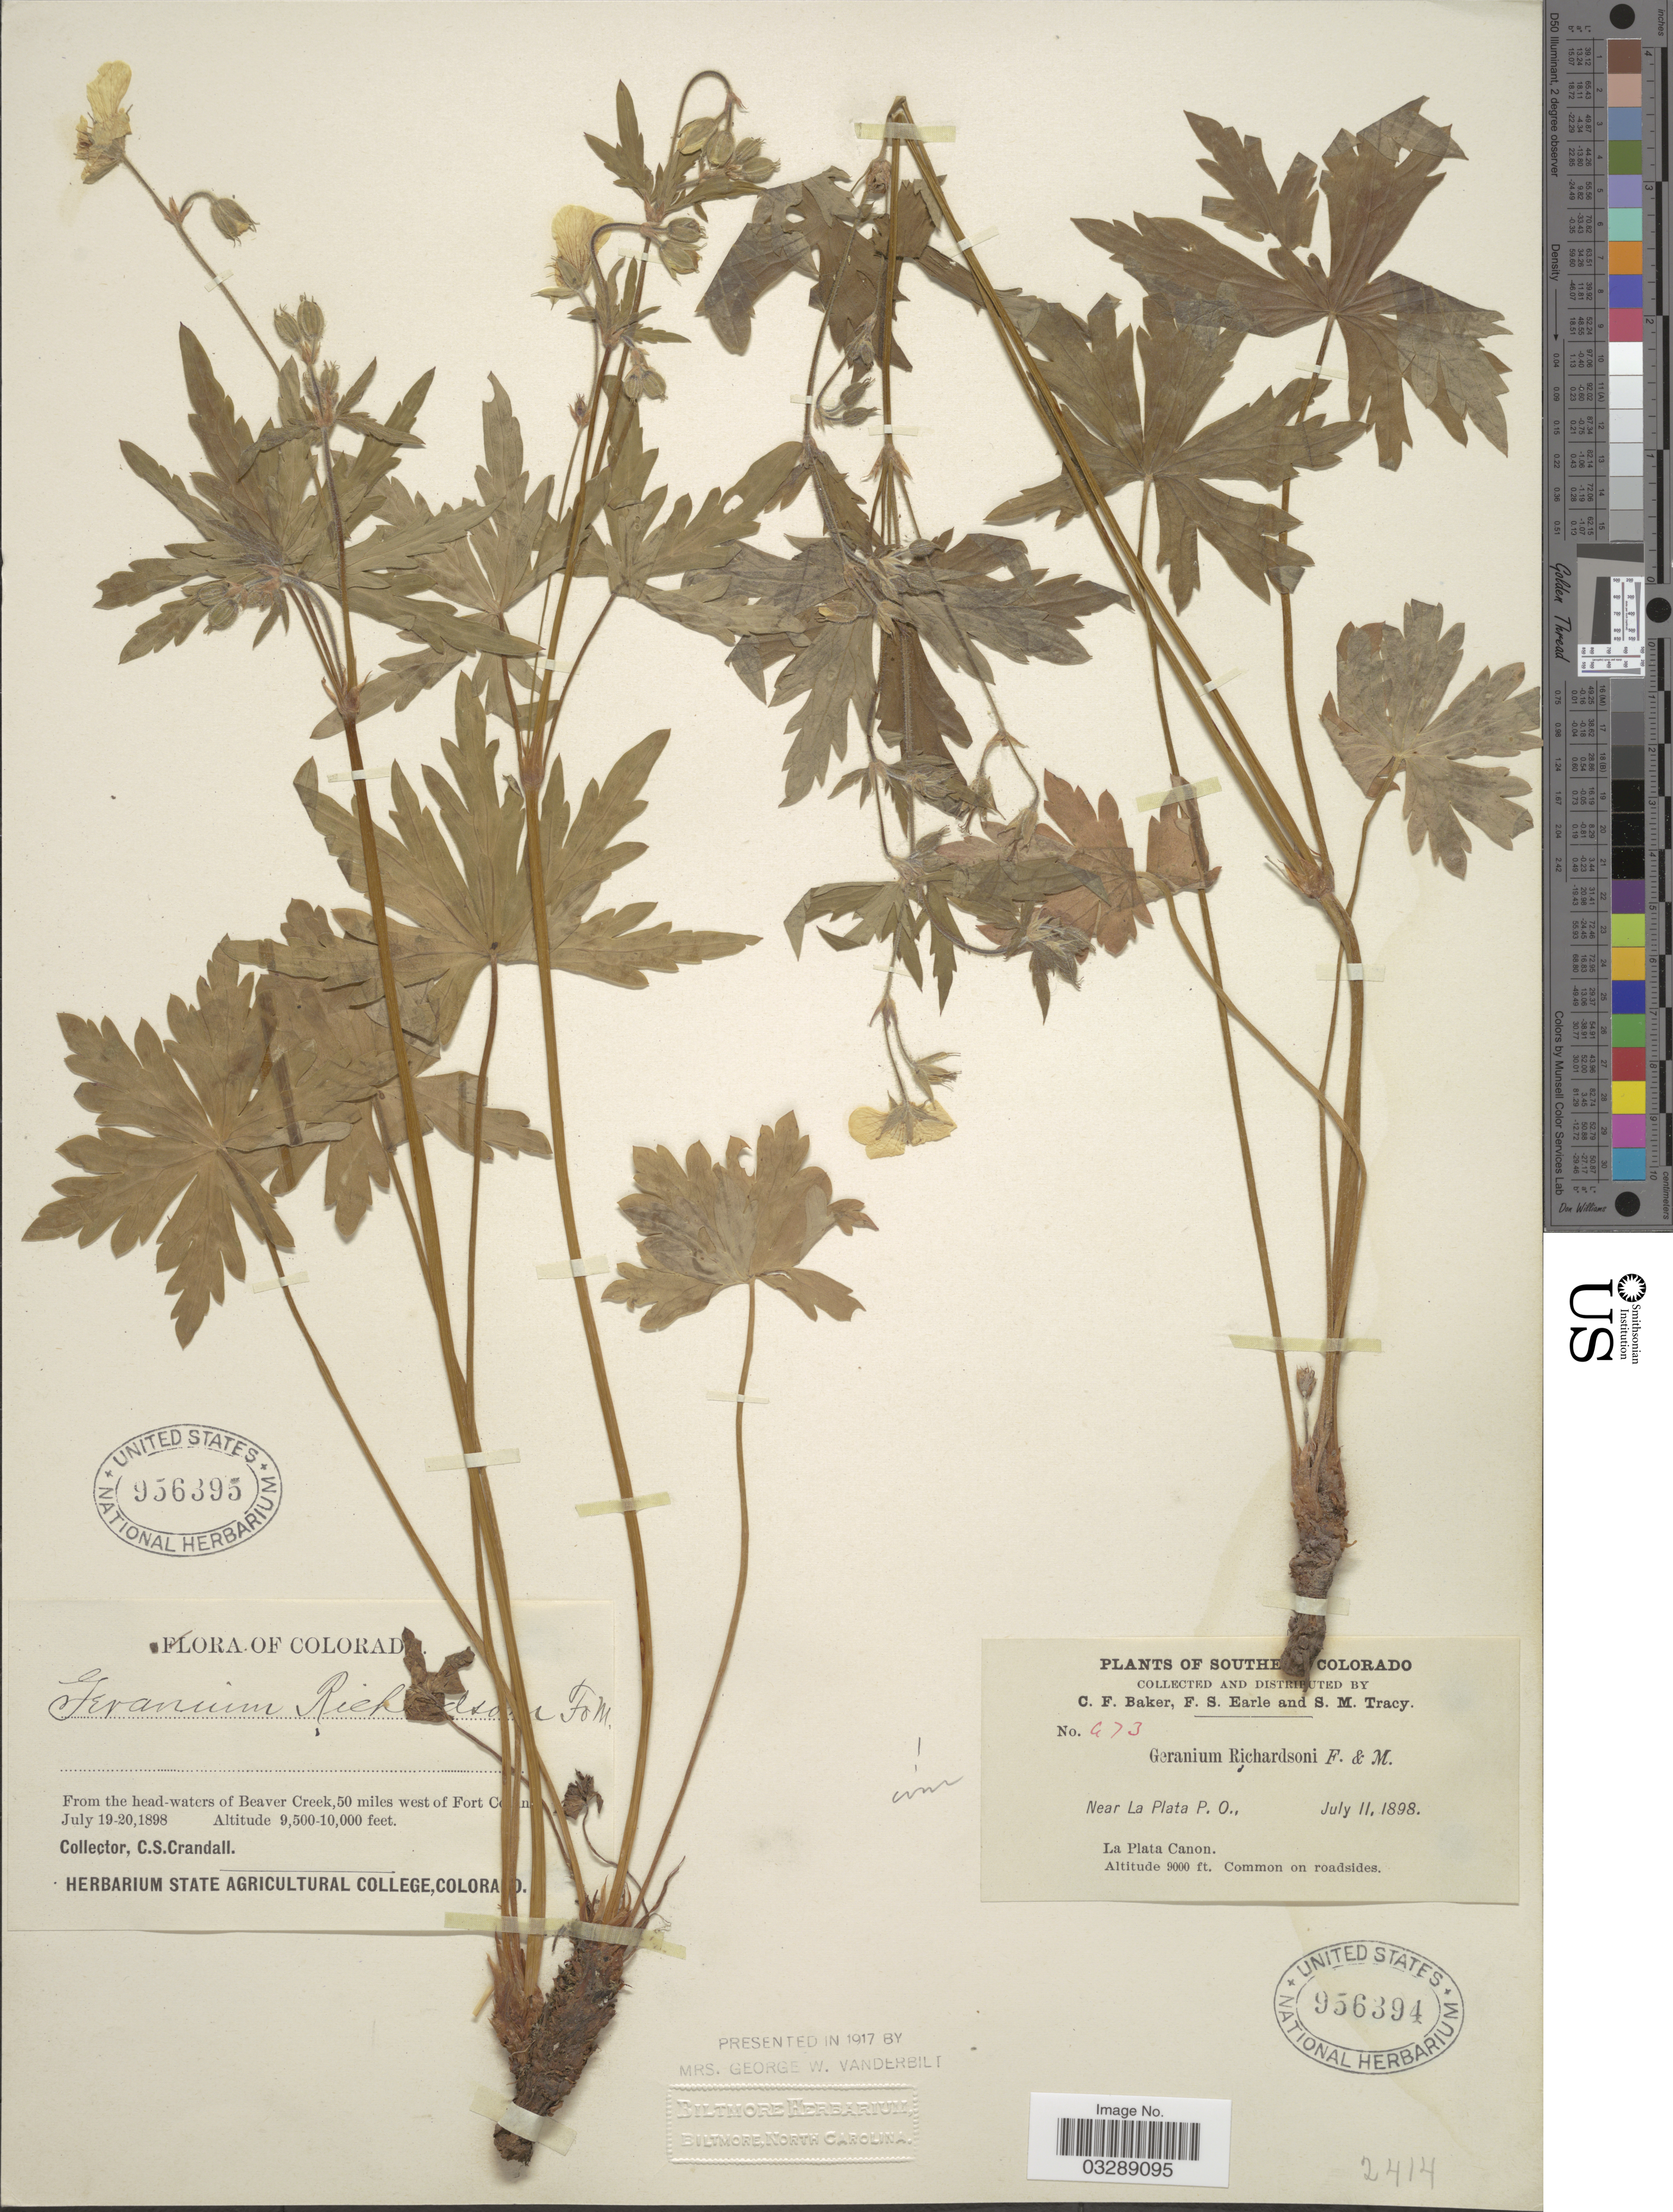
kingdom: Plantae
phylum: Tracheophyta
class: Magnoliopsida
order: Geraniales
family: Geraniaceae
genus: Geranium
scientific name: Geranium richardsonii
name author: Fisch. & Trautv.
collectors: C. Crandall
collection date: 1898-07-19/1898-07-20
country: United States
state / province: Colorado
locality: From the head-waters of Beaver Creek, 50 miles west of Fort County.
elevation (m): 2896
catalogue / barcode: US 956395